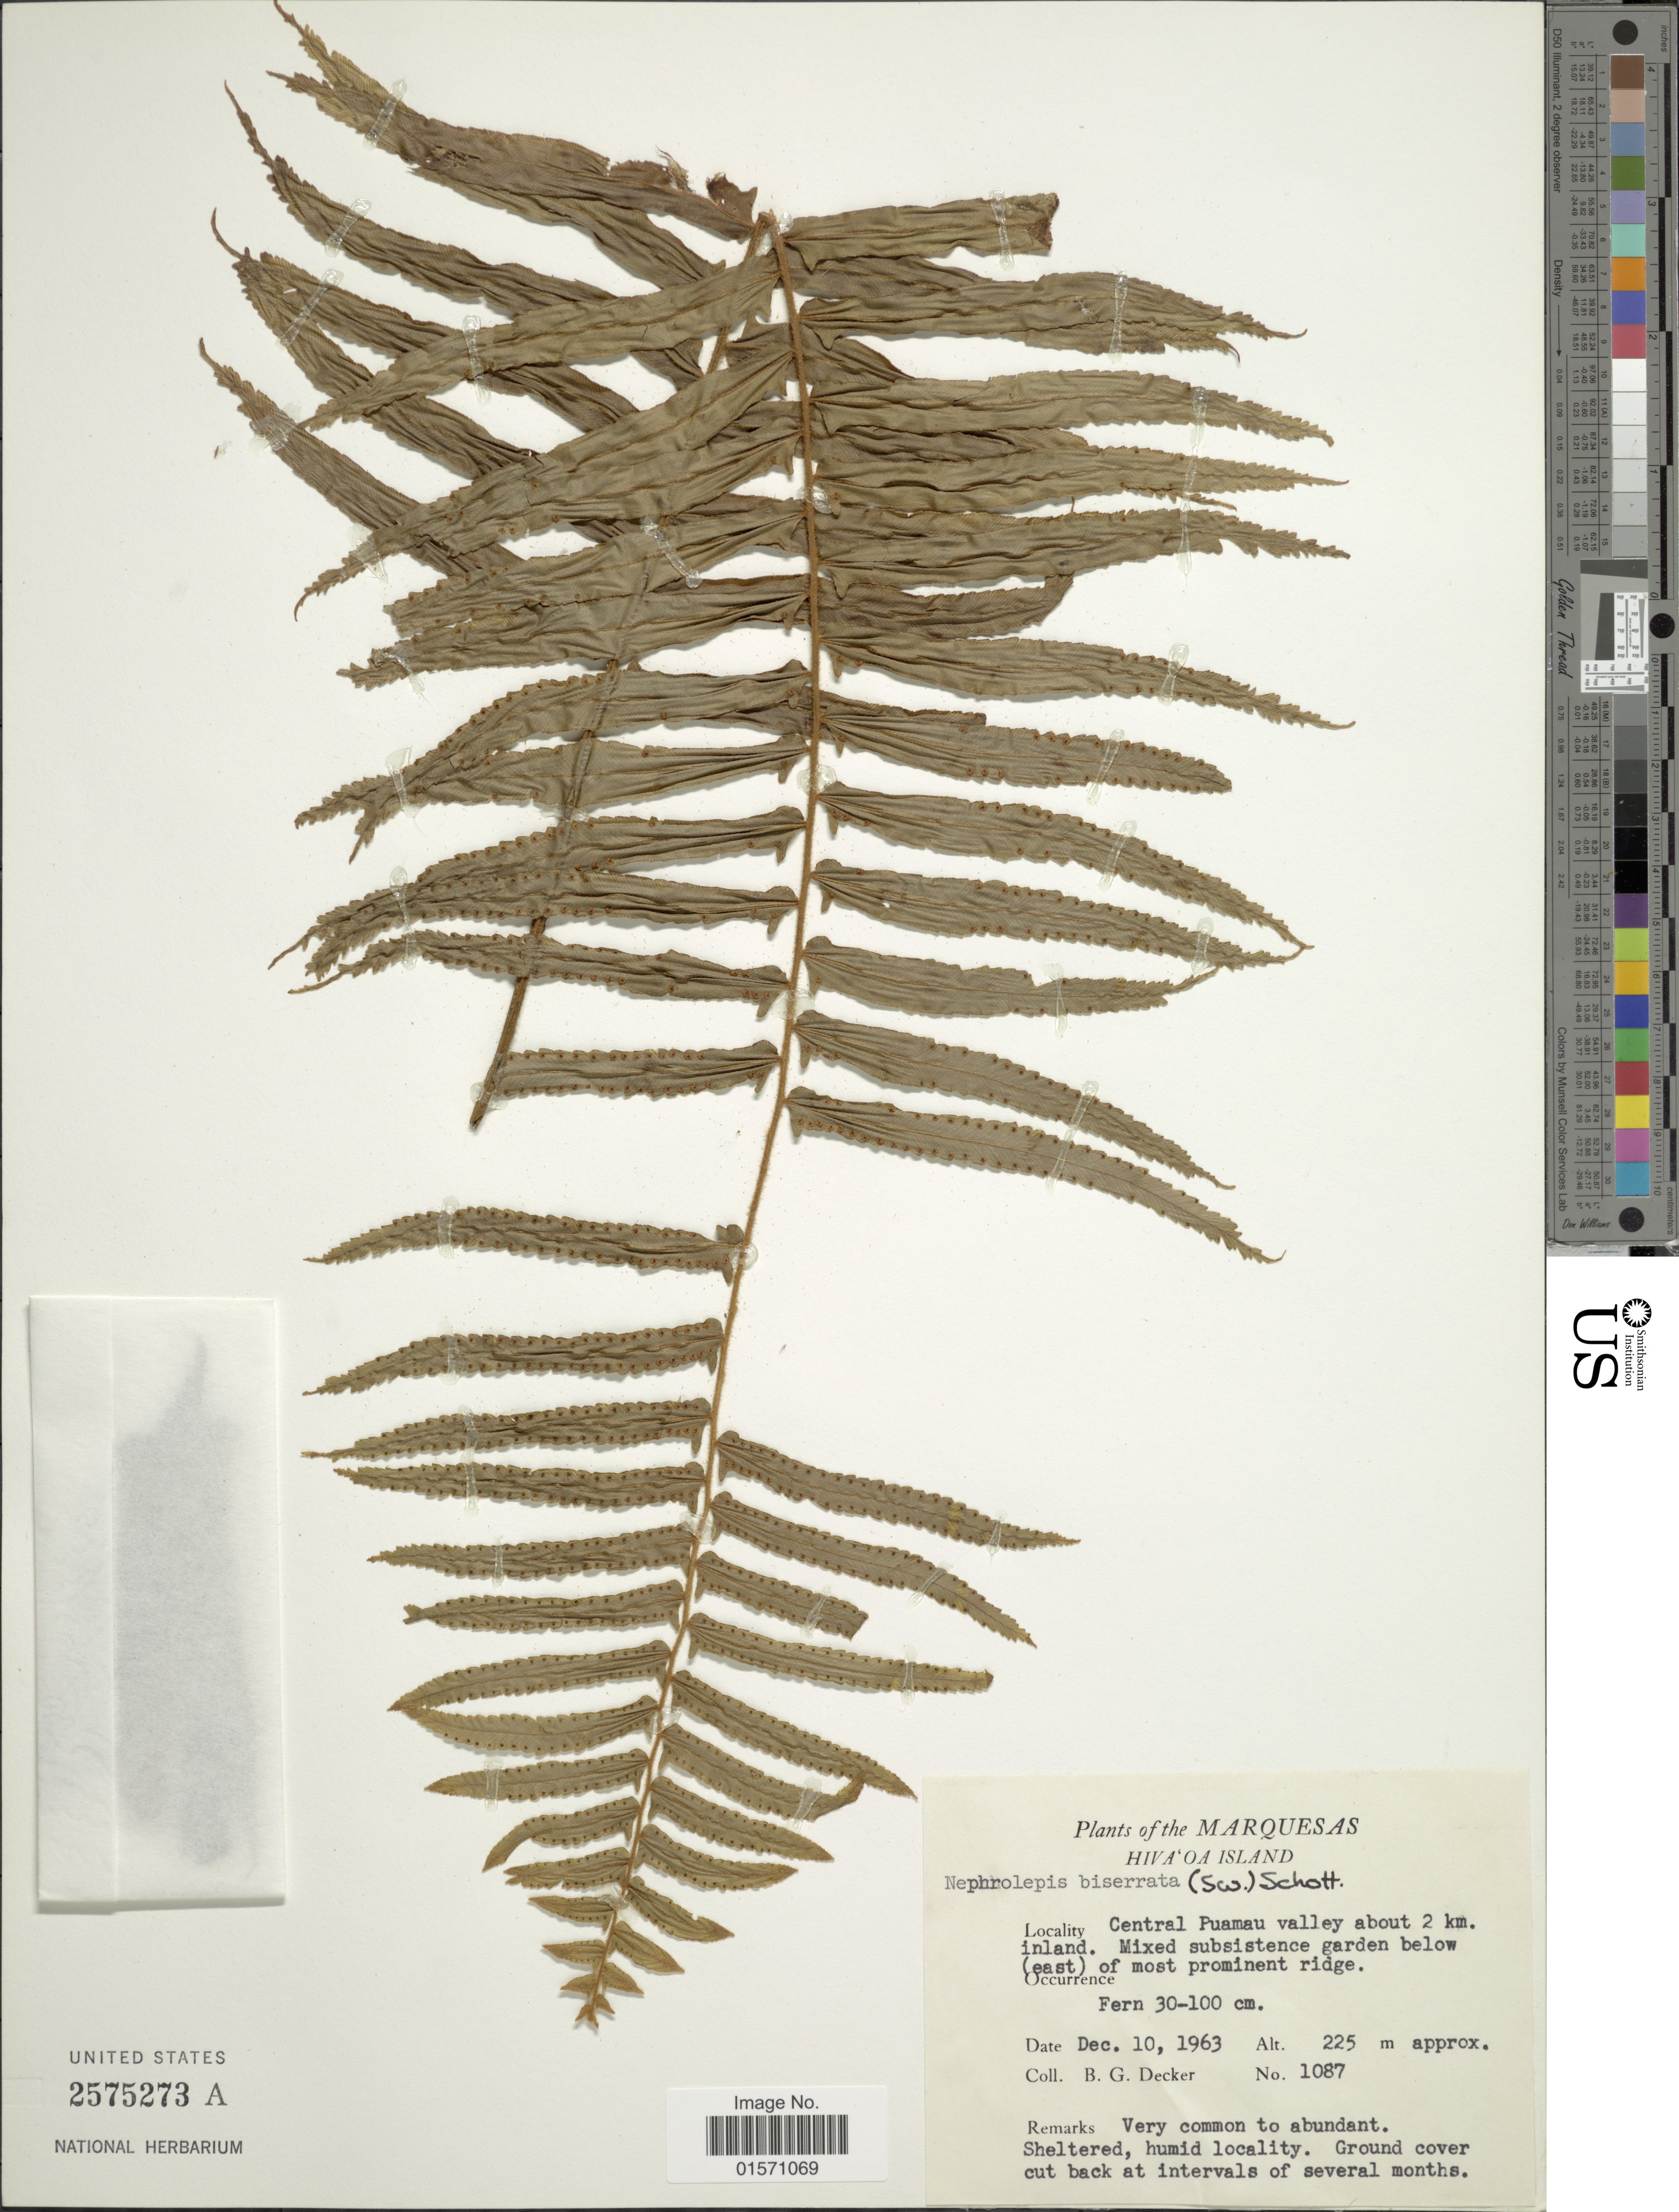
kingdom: Plantae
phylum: Tracheophyta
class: Polypodiopsida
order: Polypodiales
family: Nephrolepidaceae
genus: Nephrolepis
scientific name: Nephrolepis saligna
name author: Cav.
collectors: B. G. Decker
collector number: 1087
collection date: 1963-12-10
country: French Polynesia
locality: Marquesas. Hiva' Oa Island. Central Puamau valley about 2 km. inland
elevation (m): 225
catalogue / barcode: US 2575273A